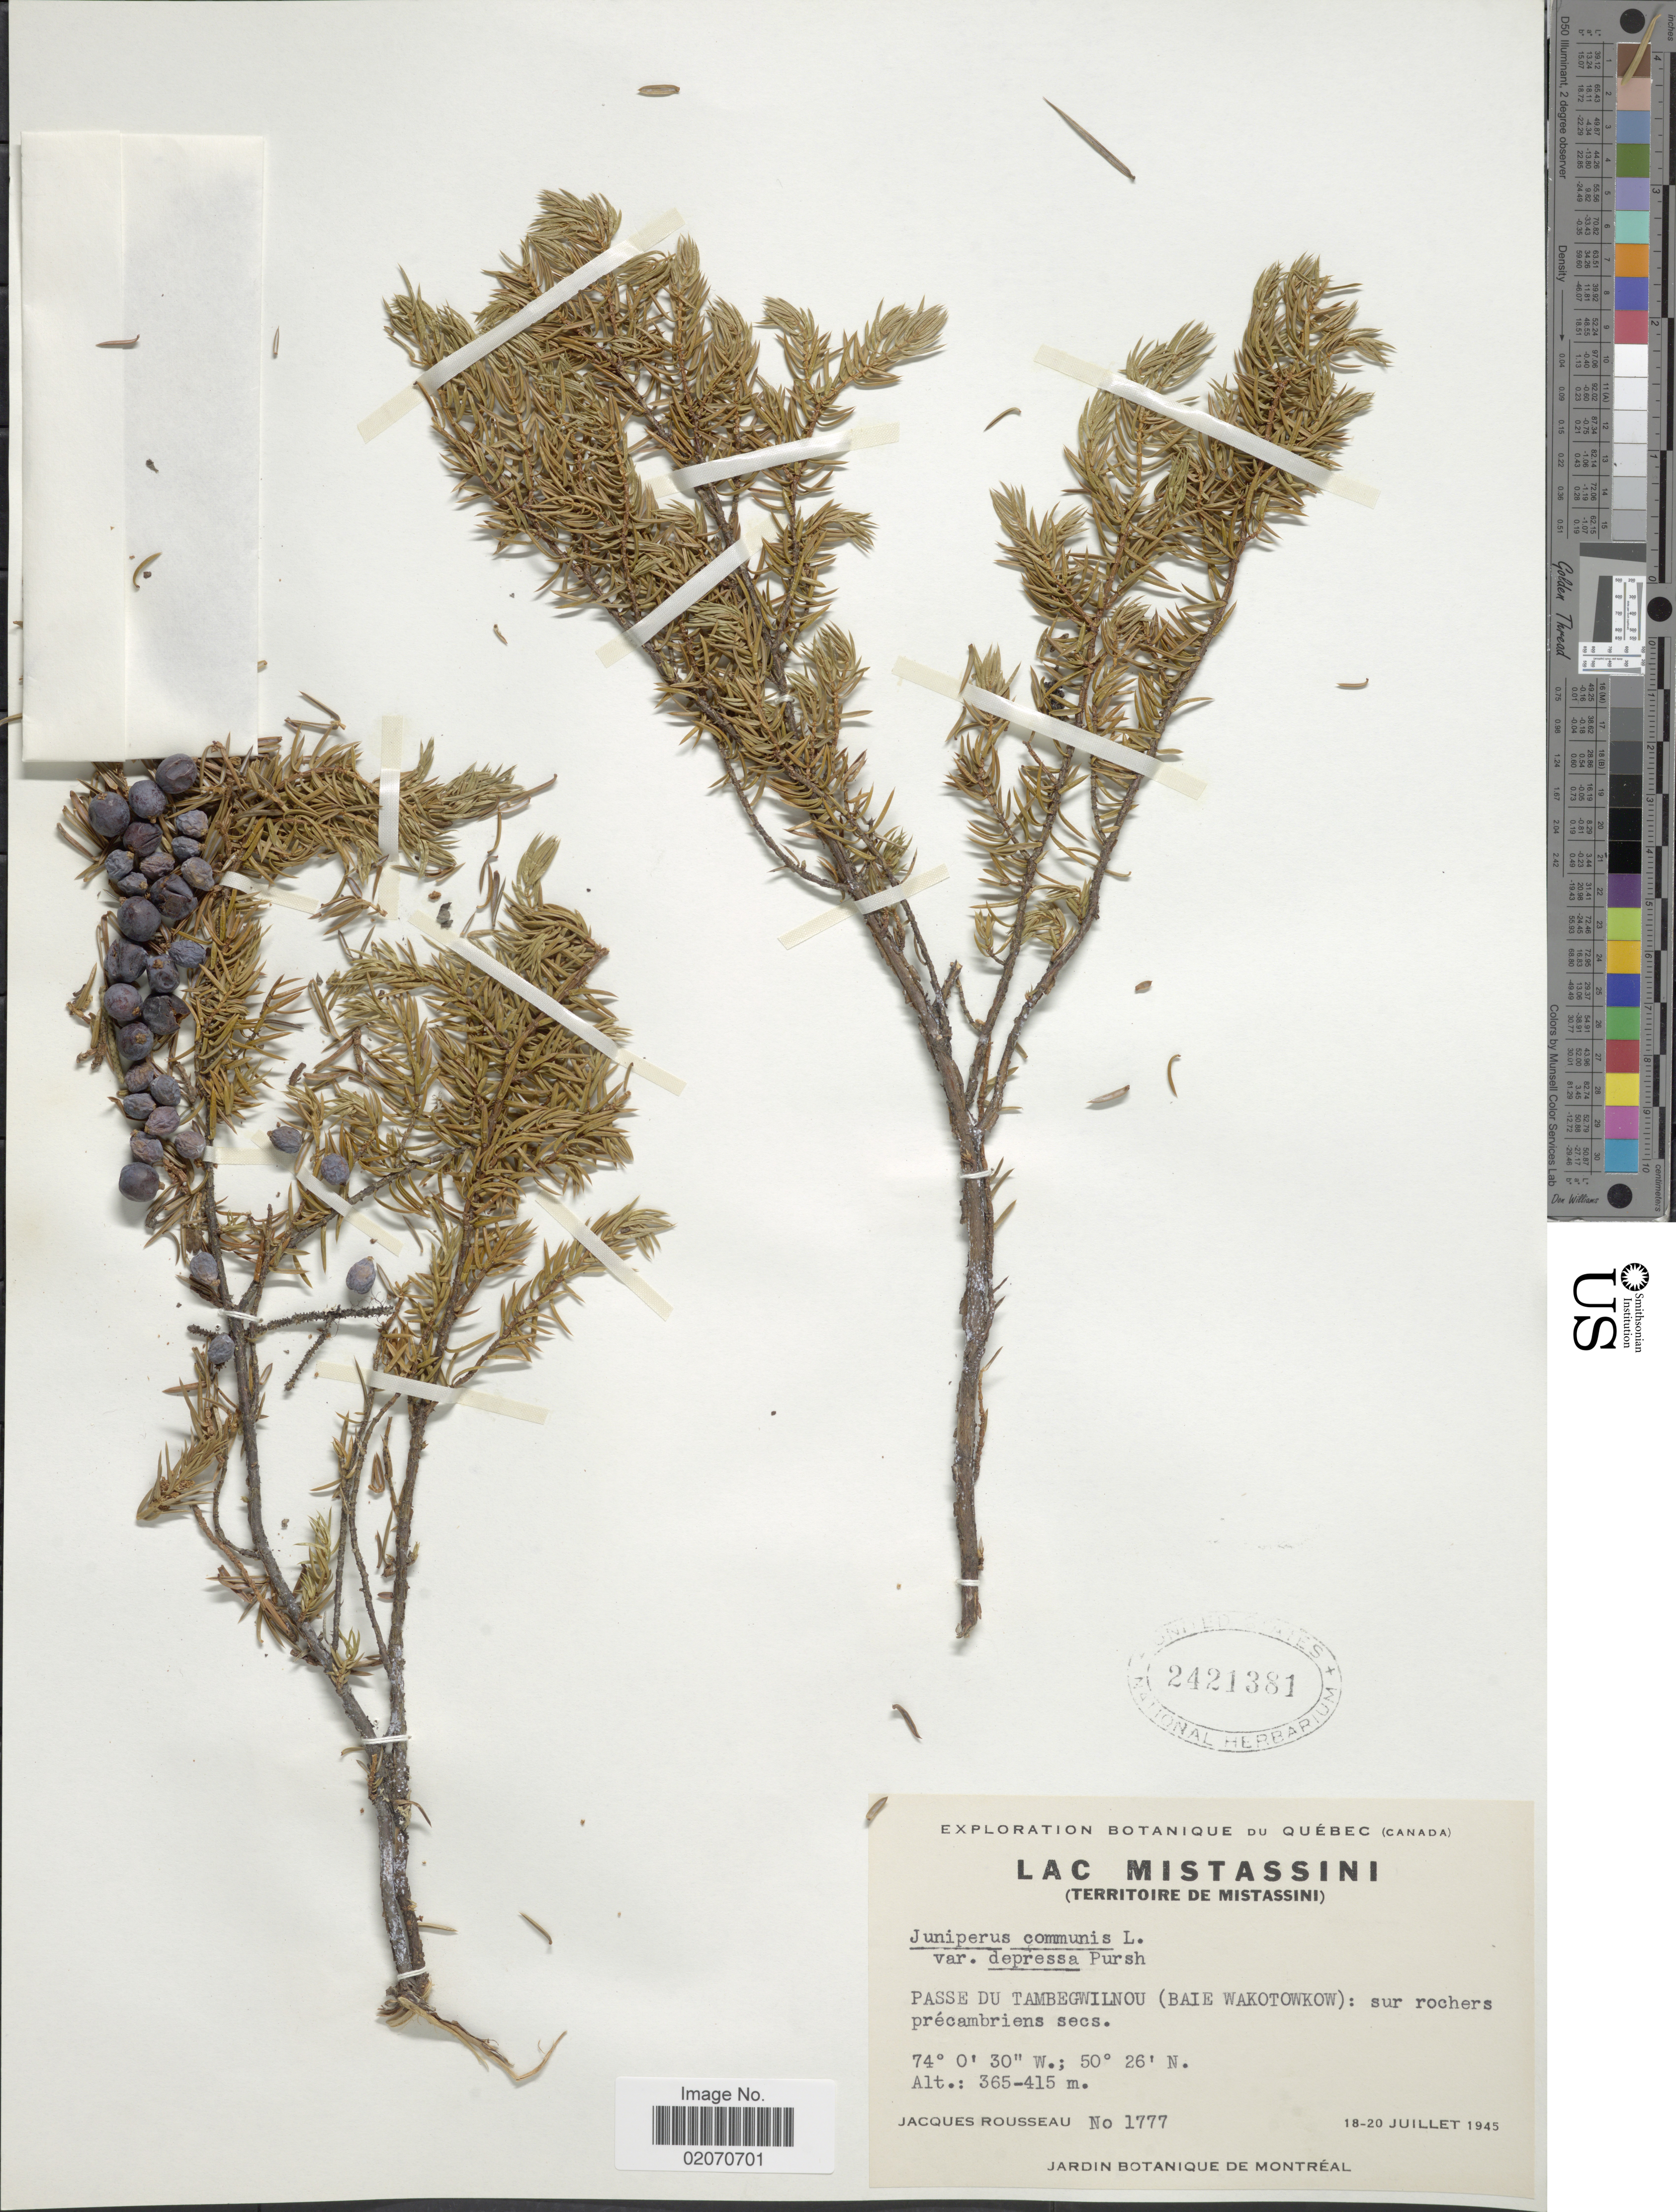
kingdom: Plantae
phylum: Tracheophyta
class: Pinopsida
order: Pinales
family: Cupressaceae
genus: Juniperus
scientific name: Juniperus communis var. depressa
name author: Pursh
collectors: J. Rousseau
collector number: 1777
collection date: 1945-07-18/1945-07-20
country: Canada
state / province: Quebec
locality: Lac Mistassini (territoire de Mistassini) Passe du Tambegwilnou (Baie Wakotowkow): sur rochers precambriens secs.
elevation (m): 365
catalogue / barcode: US 2421381